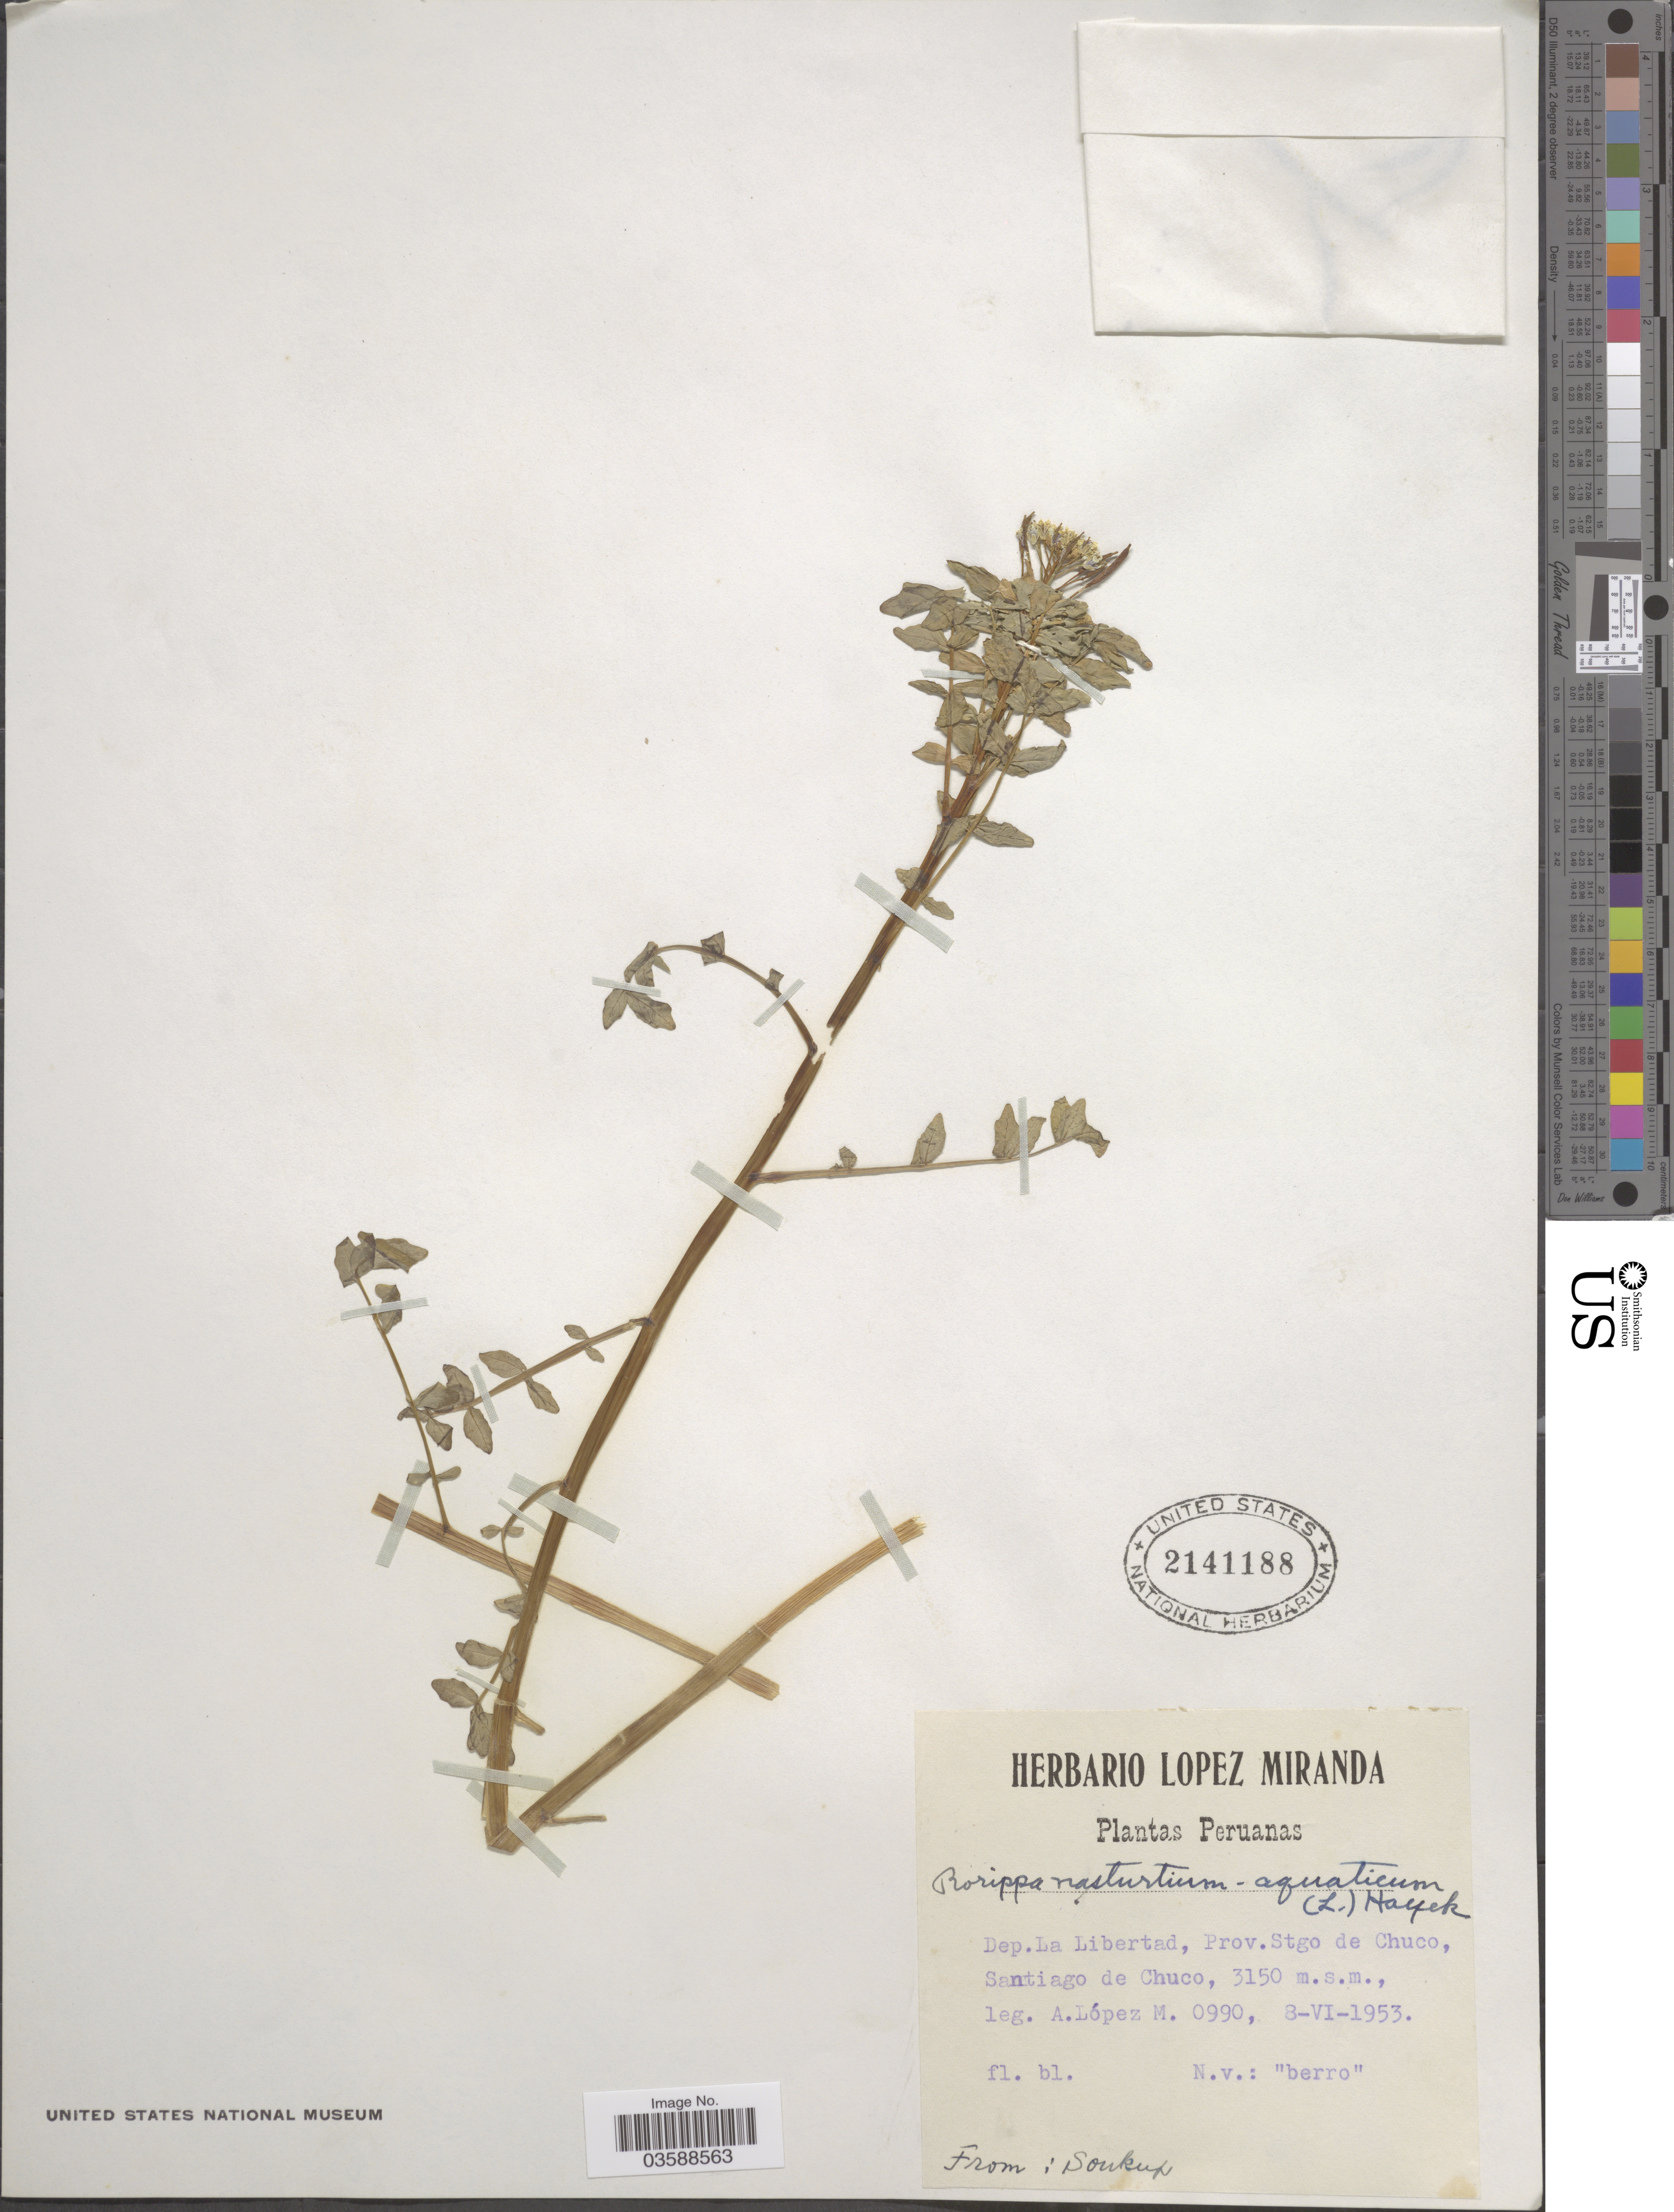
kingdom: Plantae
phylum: Tracheophyta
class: Magnoliopsida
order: Brassicales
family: Brassicaceae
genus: Nasturtium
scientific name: Nasturtium officinale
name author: R. Br.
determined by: Strong, M. T., (US), Smithsonian Institution - National Museum of Natural History (UNITED STATES)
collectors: A. López M.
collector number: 0990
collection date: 1953-06-08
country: Peru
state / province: La Libertad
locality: Dep. La Libertad, Prov. Stgo de Chuco, Santiago de Chuco.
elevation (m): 3150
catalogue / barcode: US 2141188